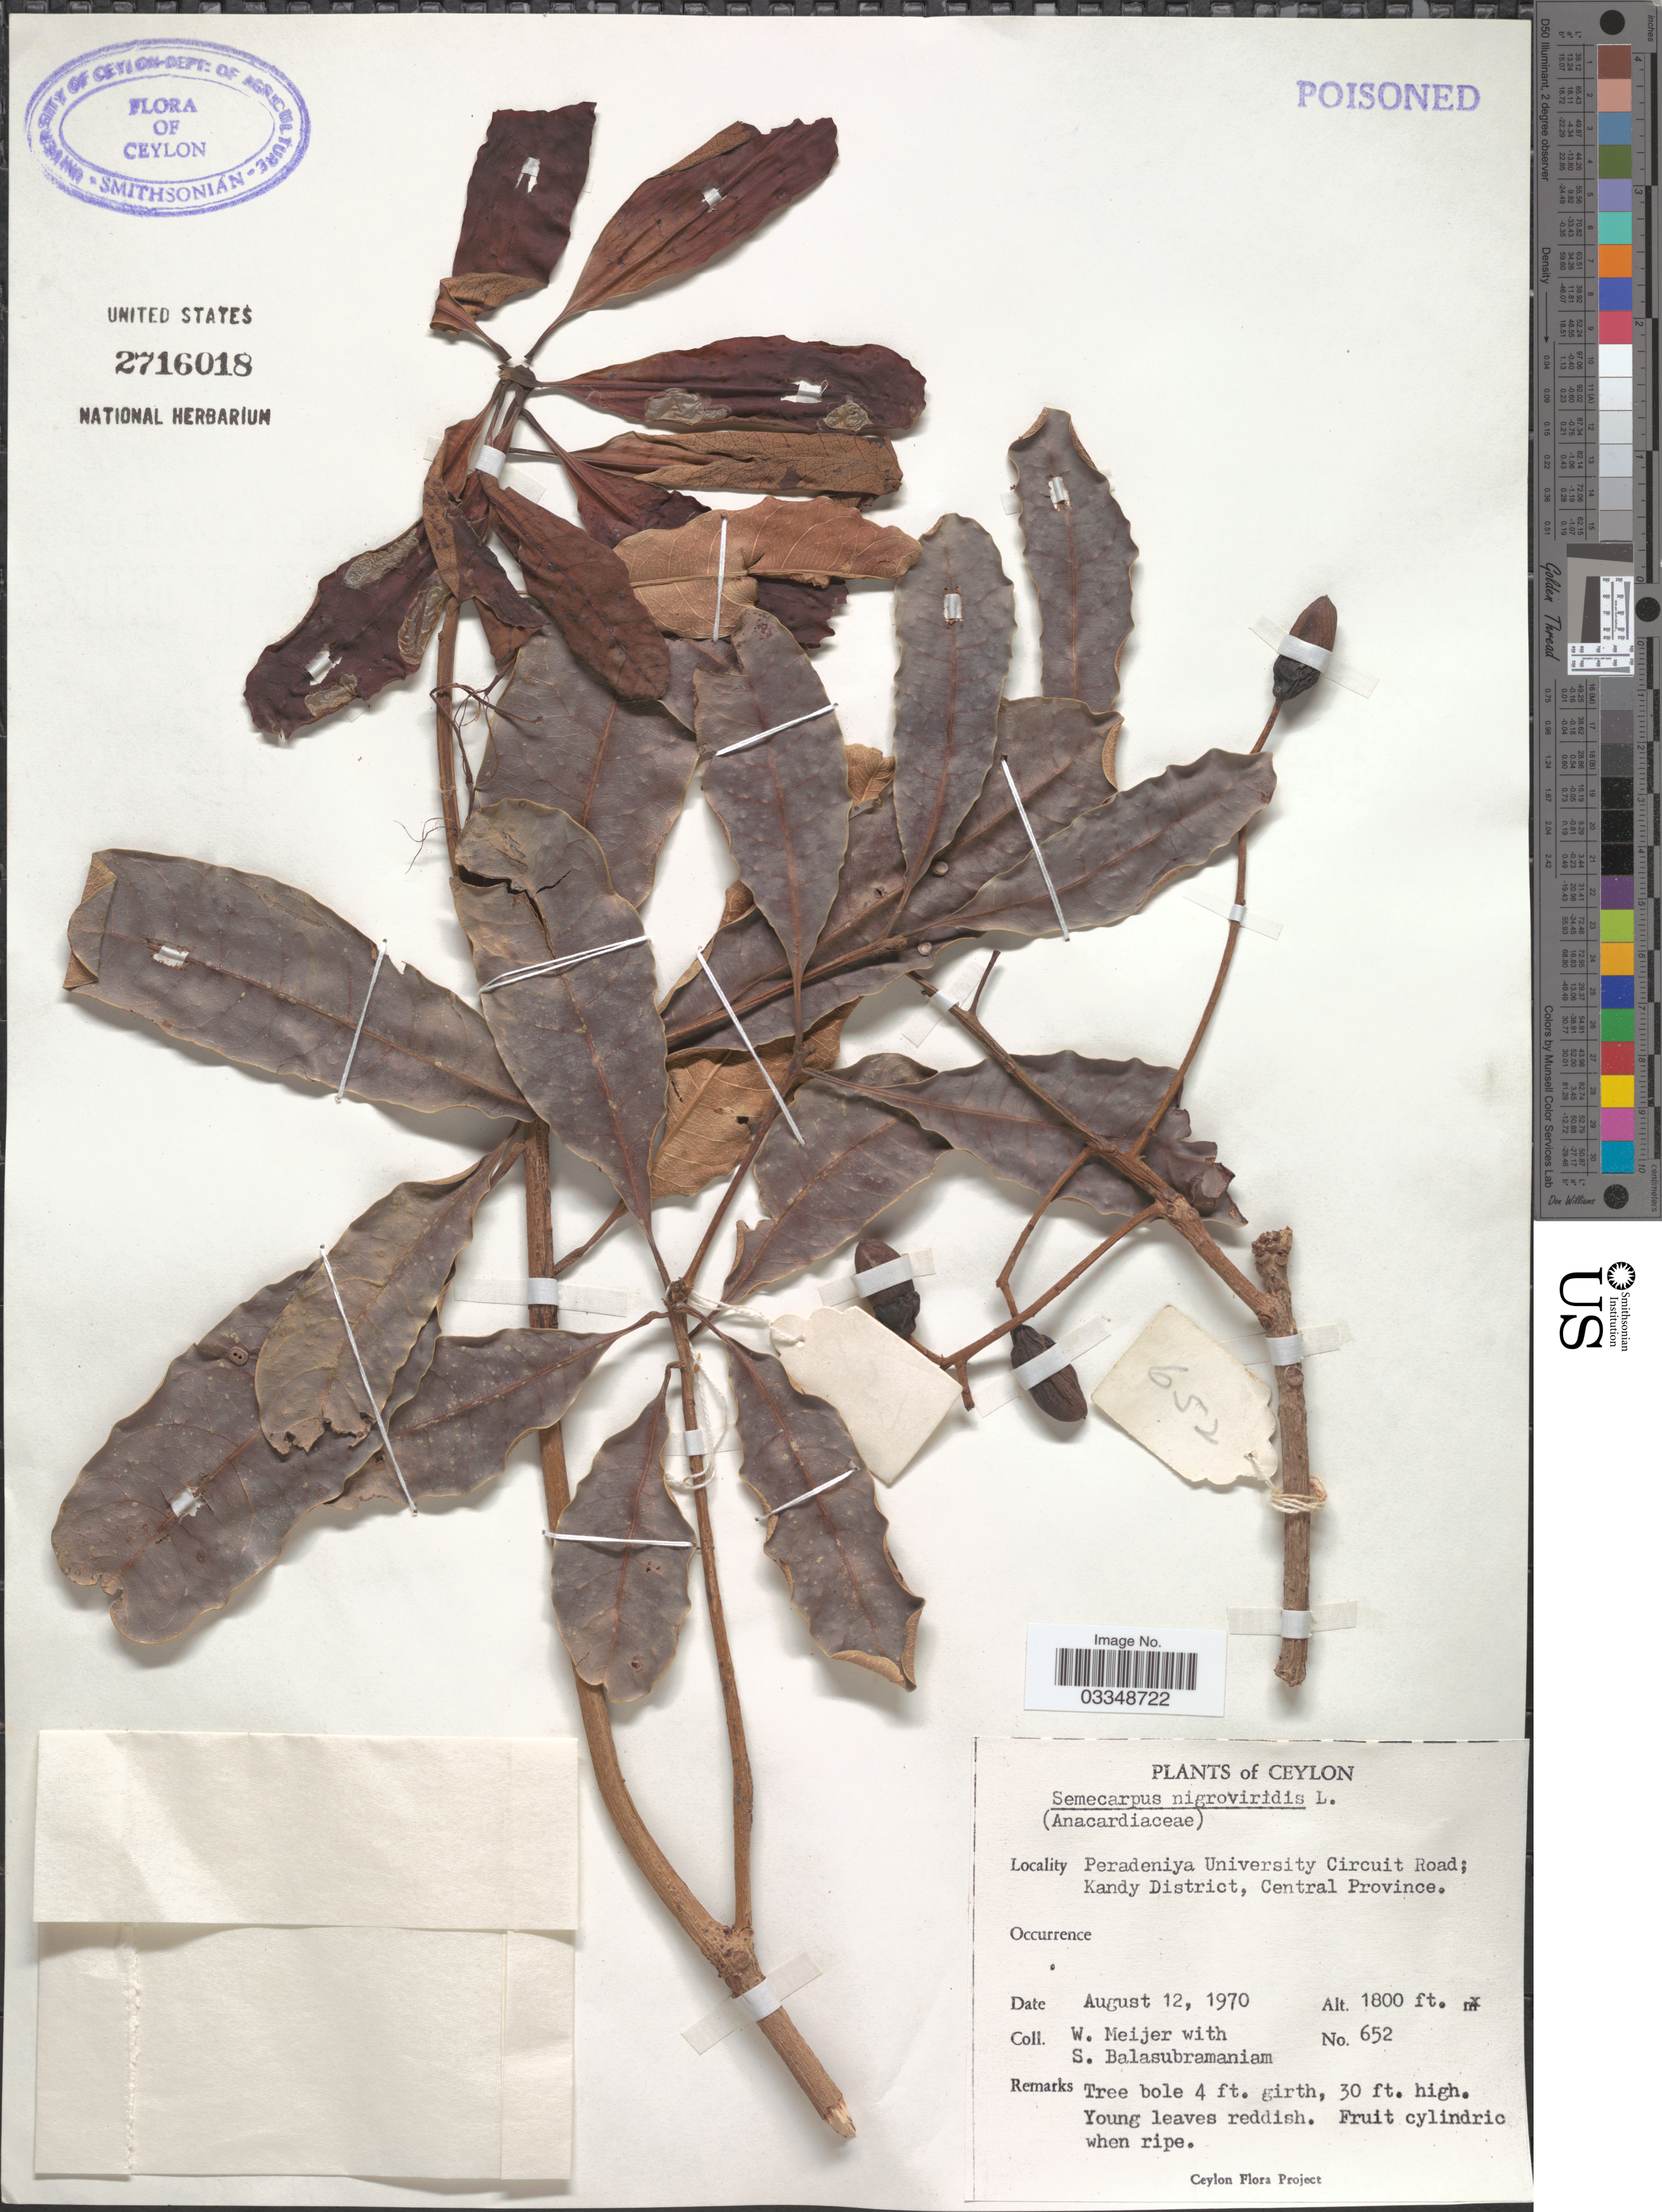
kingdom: Plantae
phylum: Tracheophyta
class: Magnoliopsida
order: Sapindales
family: Anacardiaceae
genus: Semecarpus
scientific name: Semecarpus nigroviridis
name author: Thwaites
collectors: W. Meijer & S. Balasubramaniam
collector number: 652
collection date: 1970-08-12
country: Sri Lanka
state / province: Central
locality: Ceylon. Peradeniya University Circuit Road; Kandy District.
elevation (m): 549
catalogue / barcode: US 2716018